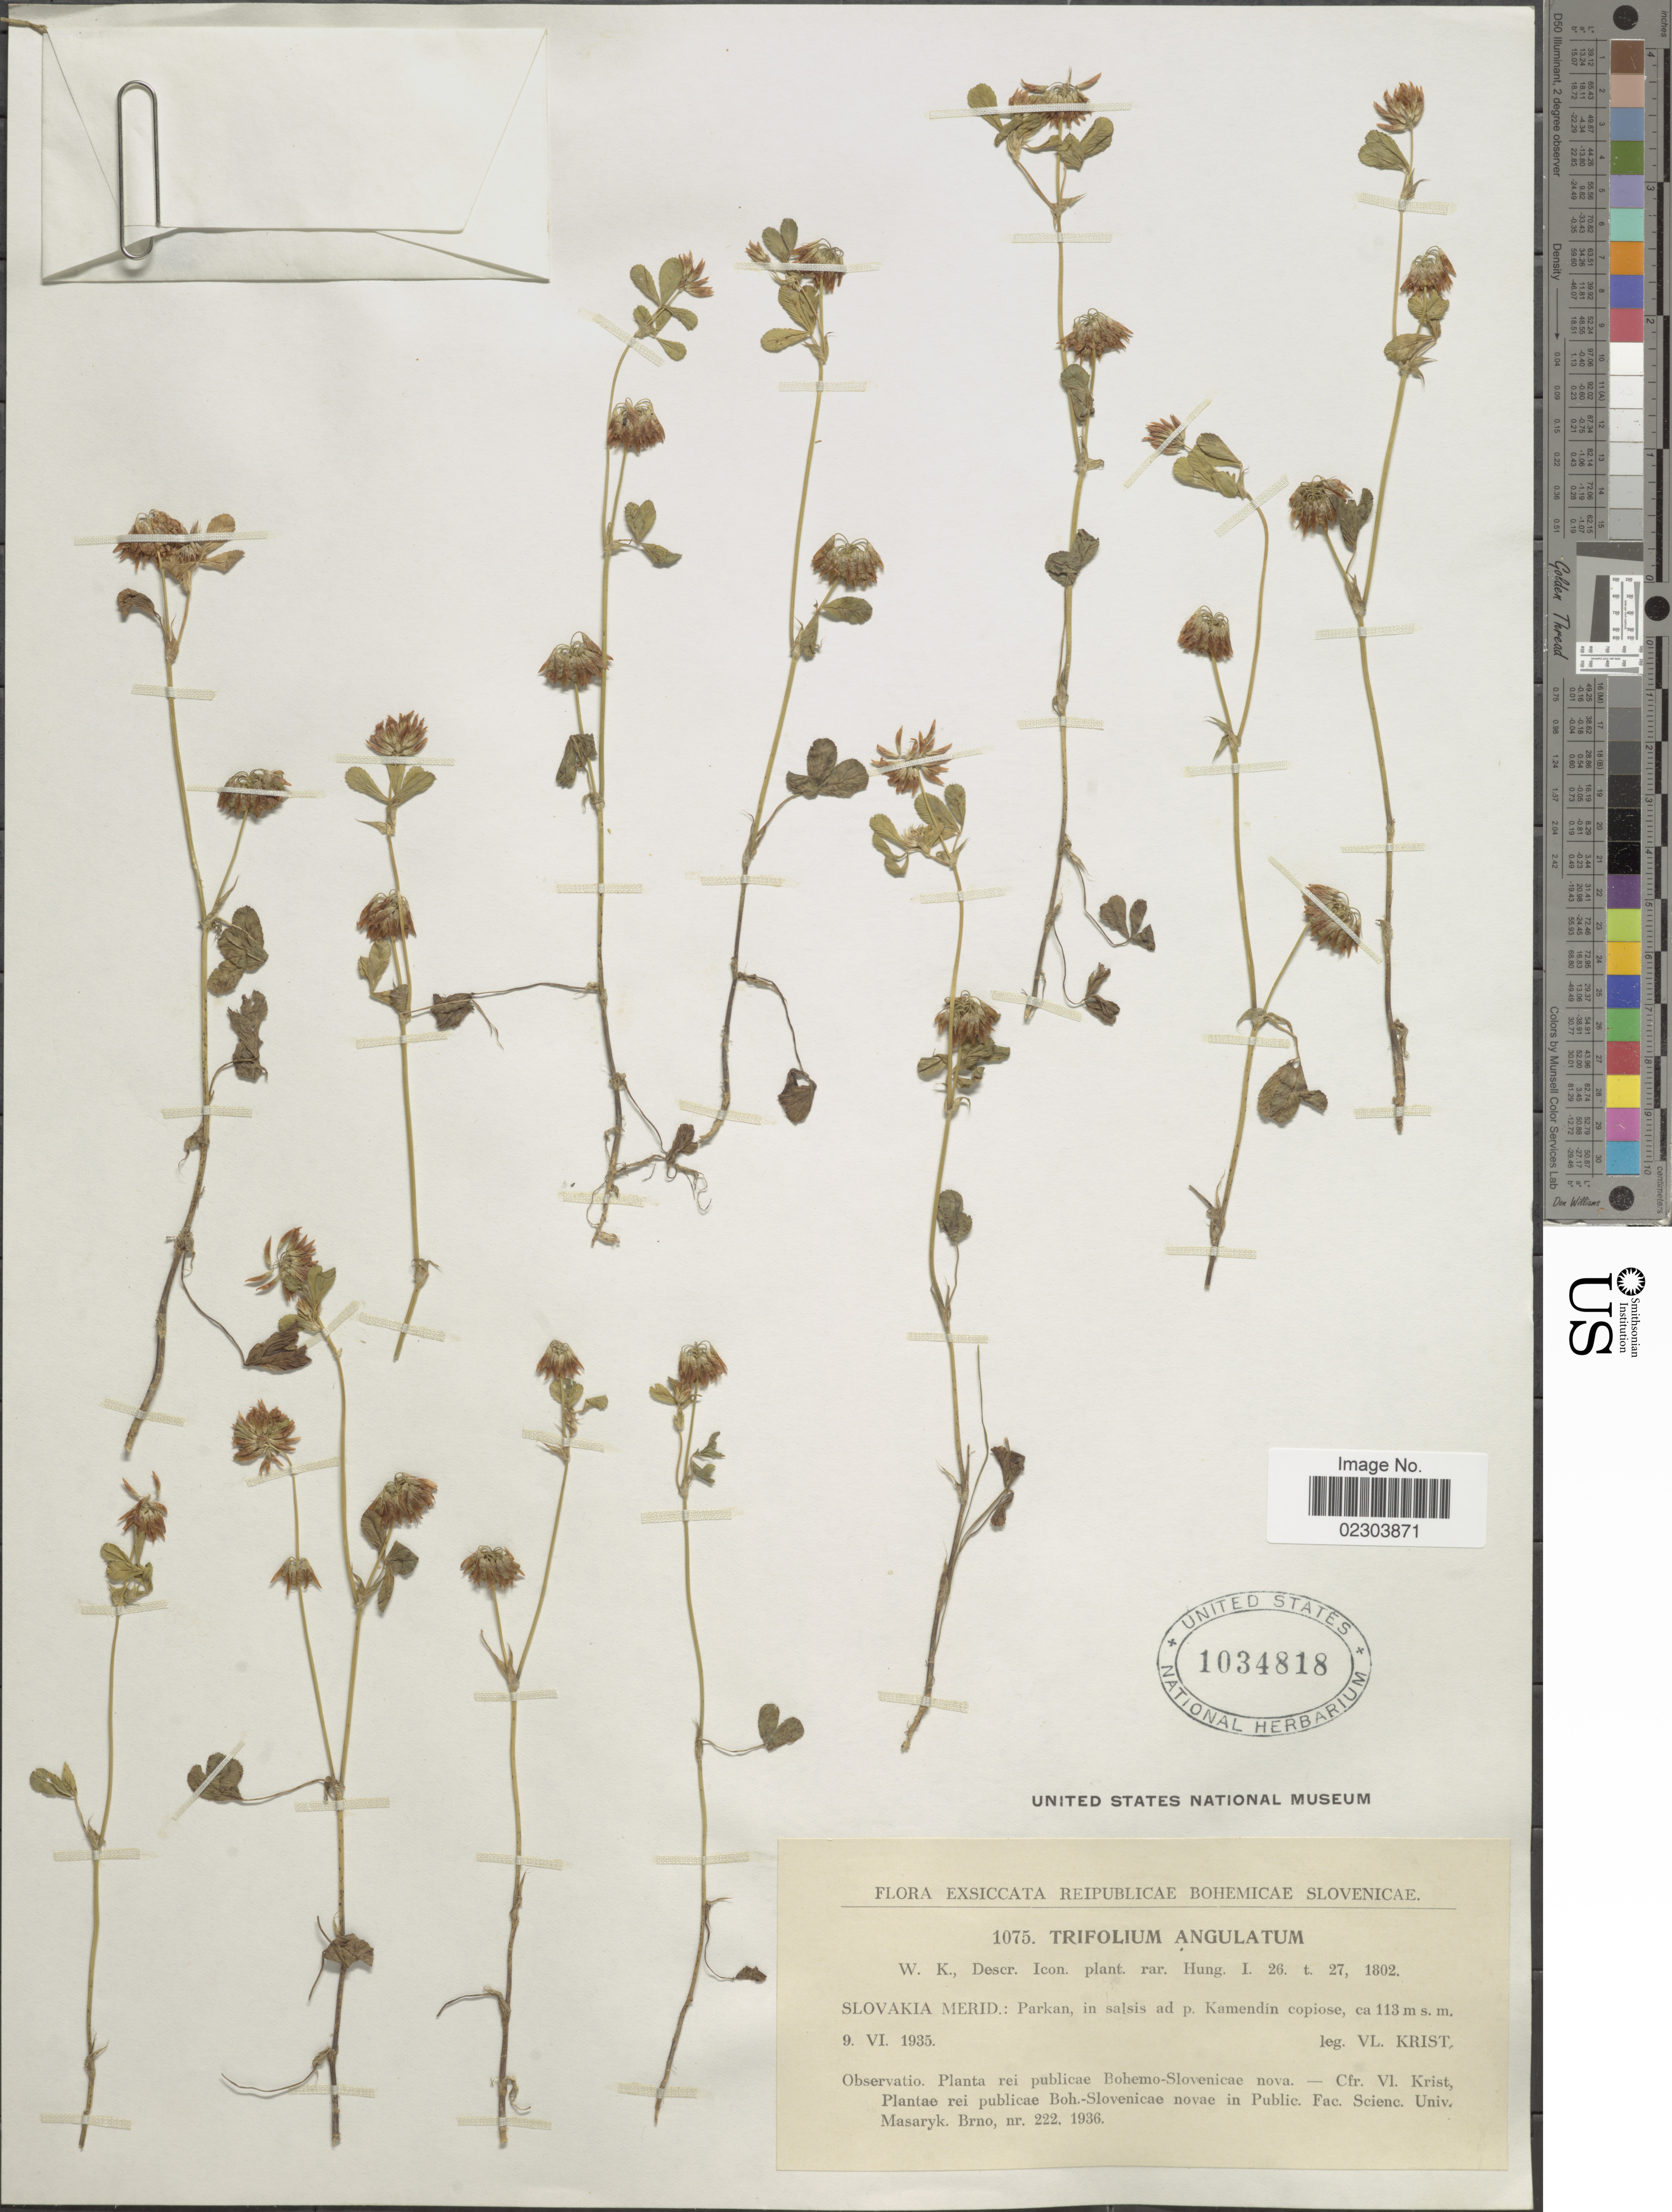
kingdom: Plantae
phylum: Tracheophyta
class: Magnoliopsida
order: Fabales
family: Fabaceae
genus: Trifolium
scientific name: Trifolium angulatum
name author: Waldst. & Kit.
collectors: V. Krist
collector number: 1075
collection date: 1935-06-09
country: Slovakia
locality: Republicae Bohemicae Slovenicae, Slovakia Merid.: Parkan, in salsis ad p. Kamendin copiose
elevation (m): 113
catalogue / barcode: US 1034818